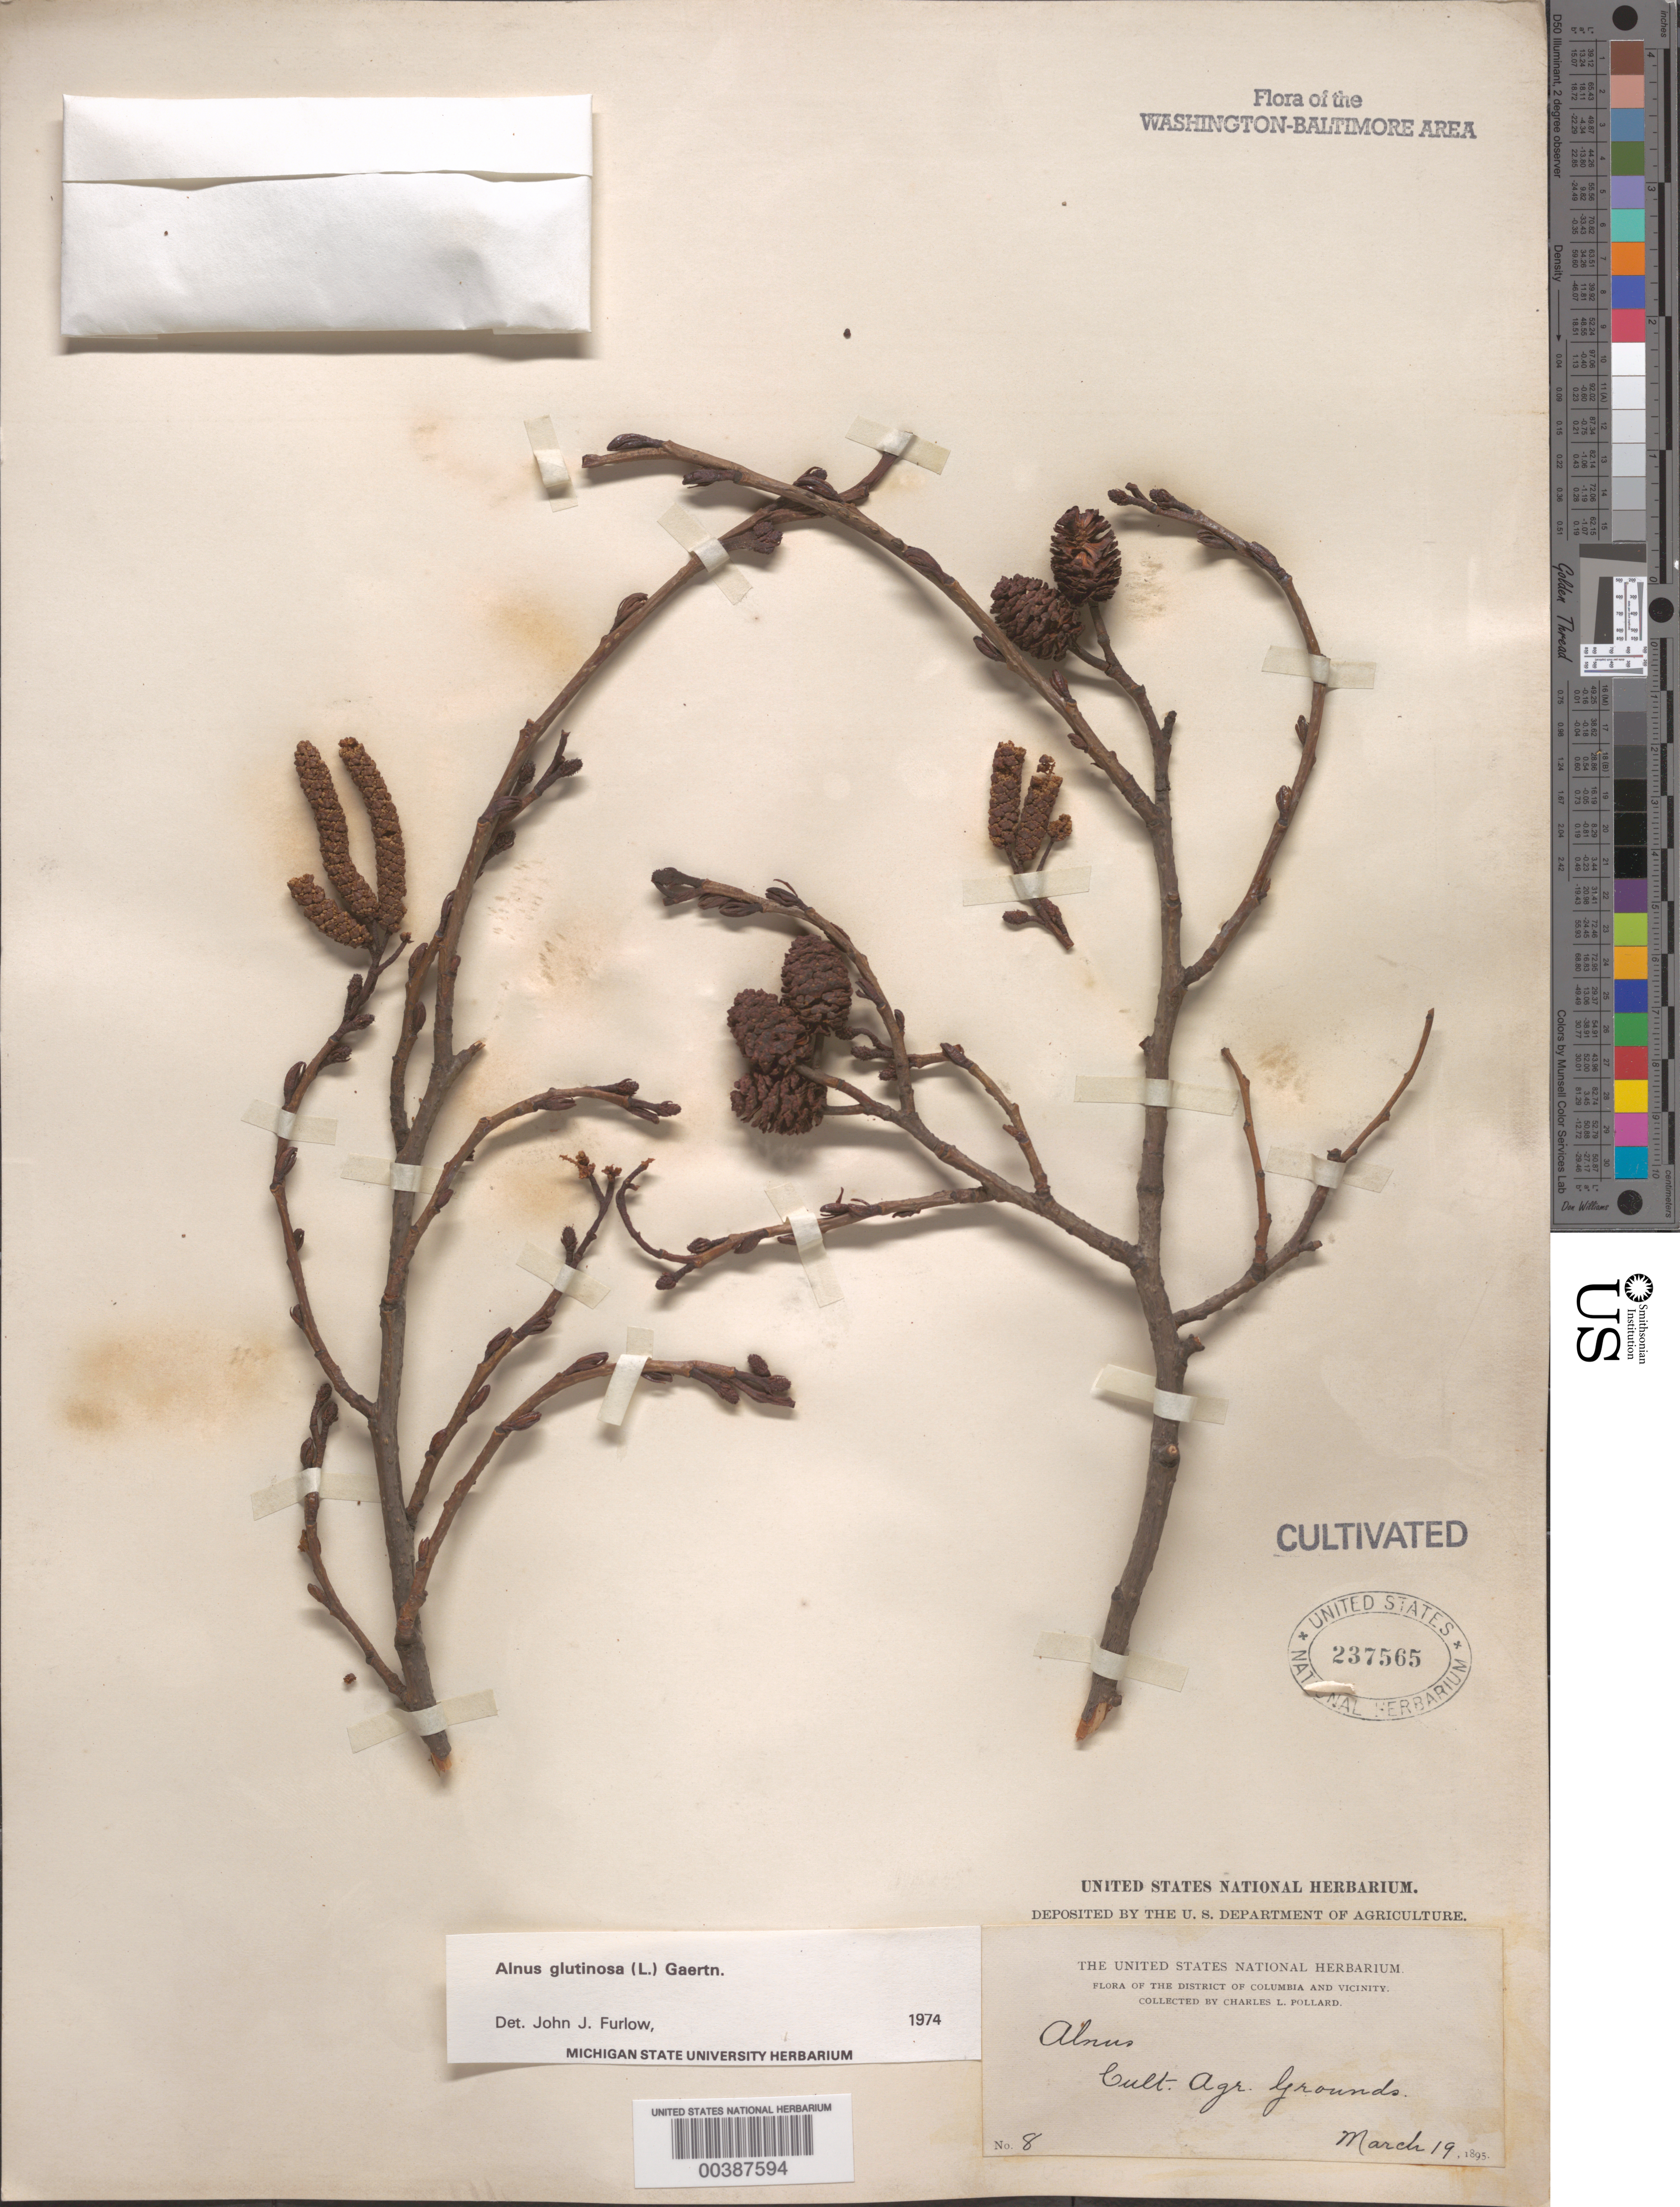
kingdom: Plantae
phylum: Tracheophyta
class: Magnoliopsida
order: Fagales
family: Betulaceae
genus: Alnus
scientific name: Alnus glutinosa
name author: (L.) Gaertn.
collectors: C. L. Pollard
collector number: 8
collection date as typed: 19 Mar 1895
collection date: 1895-03-19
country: United States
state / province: District of Columbia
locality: Agriculture grounds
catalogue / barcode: US 237565